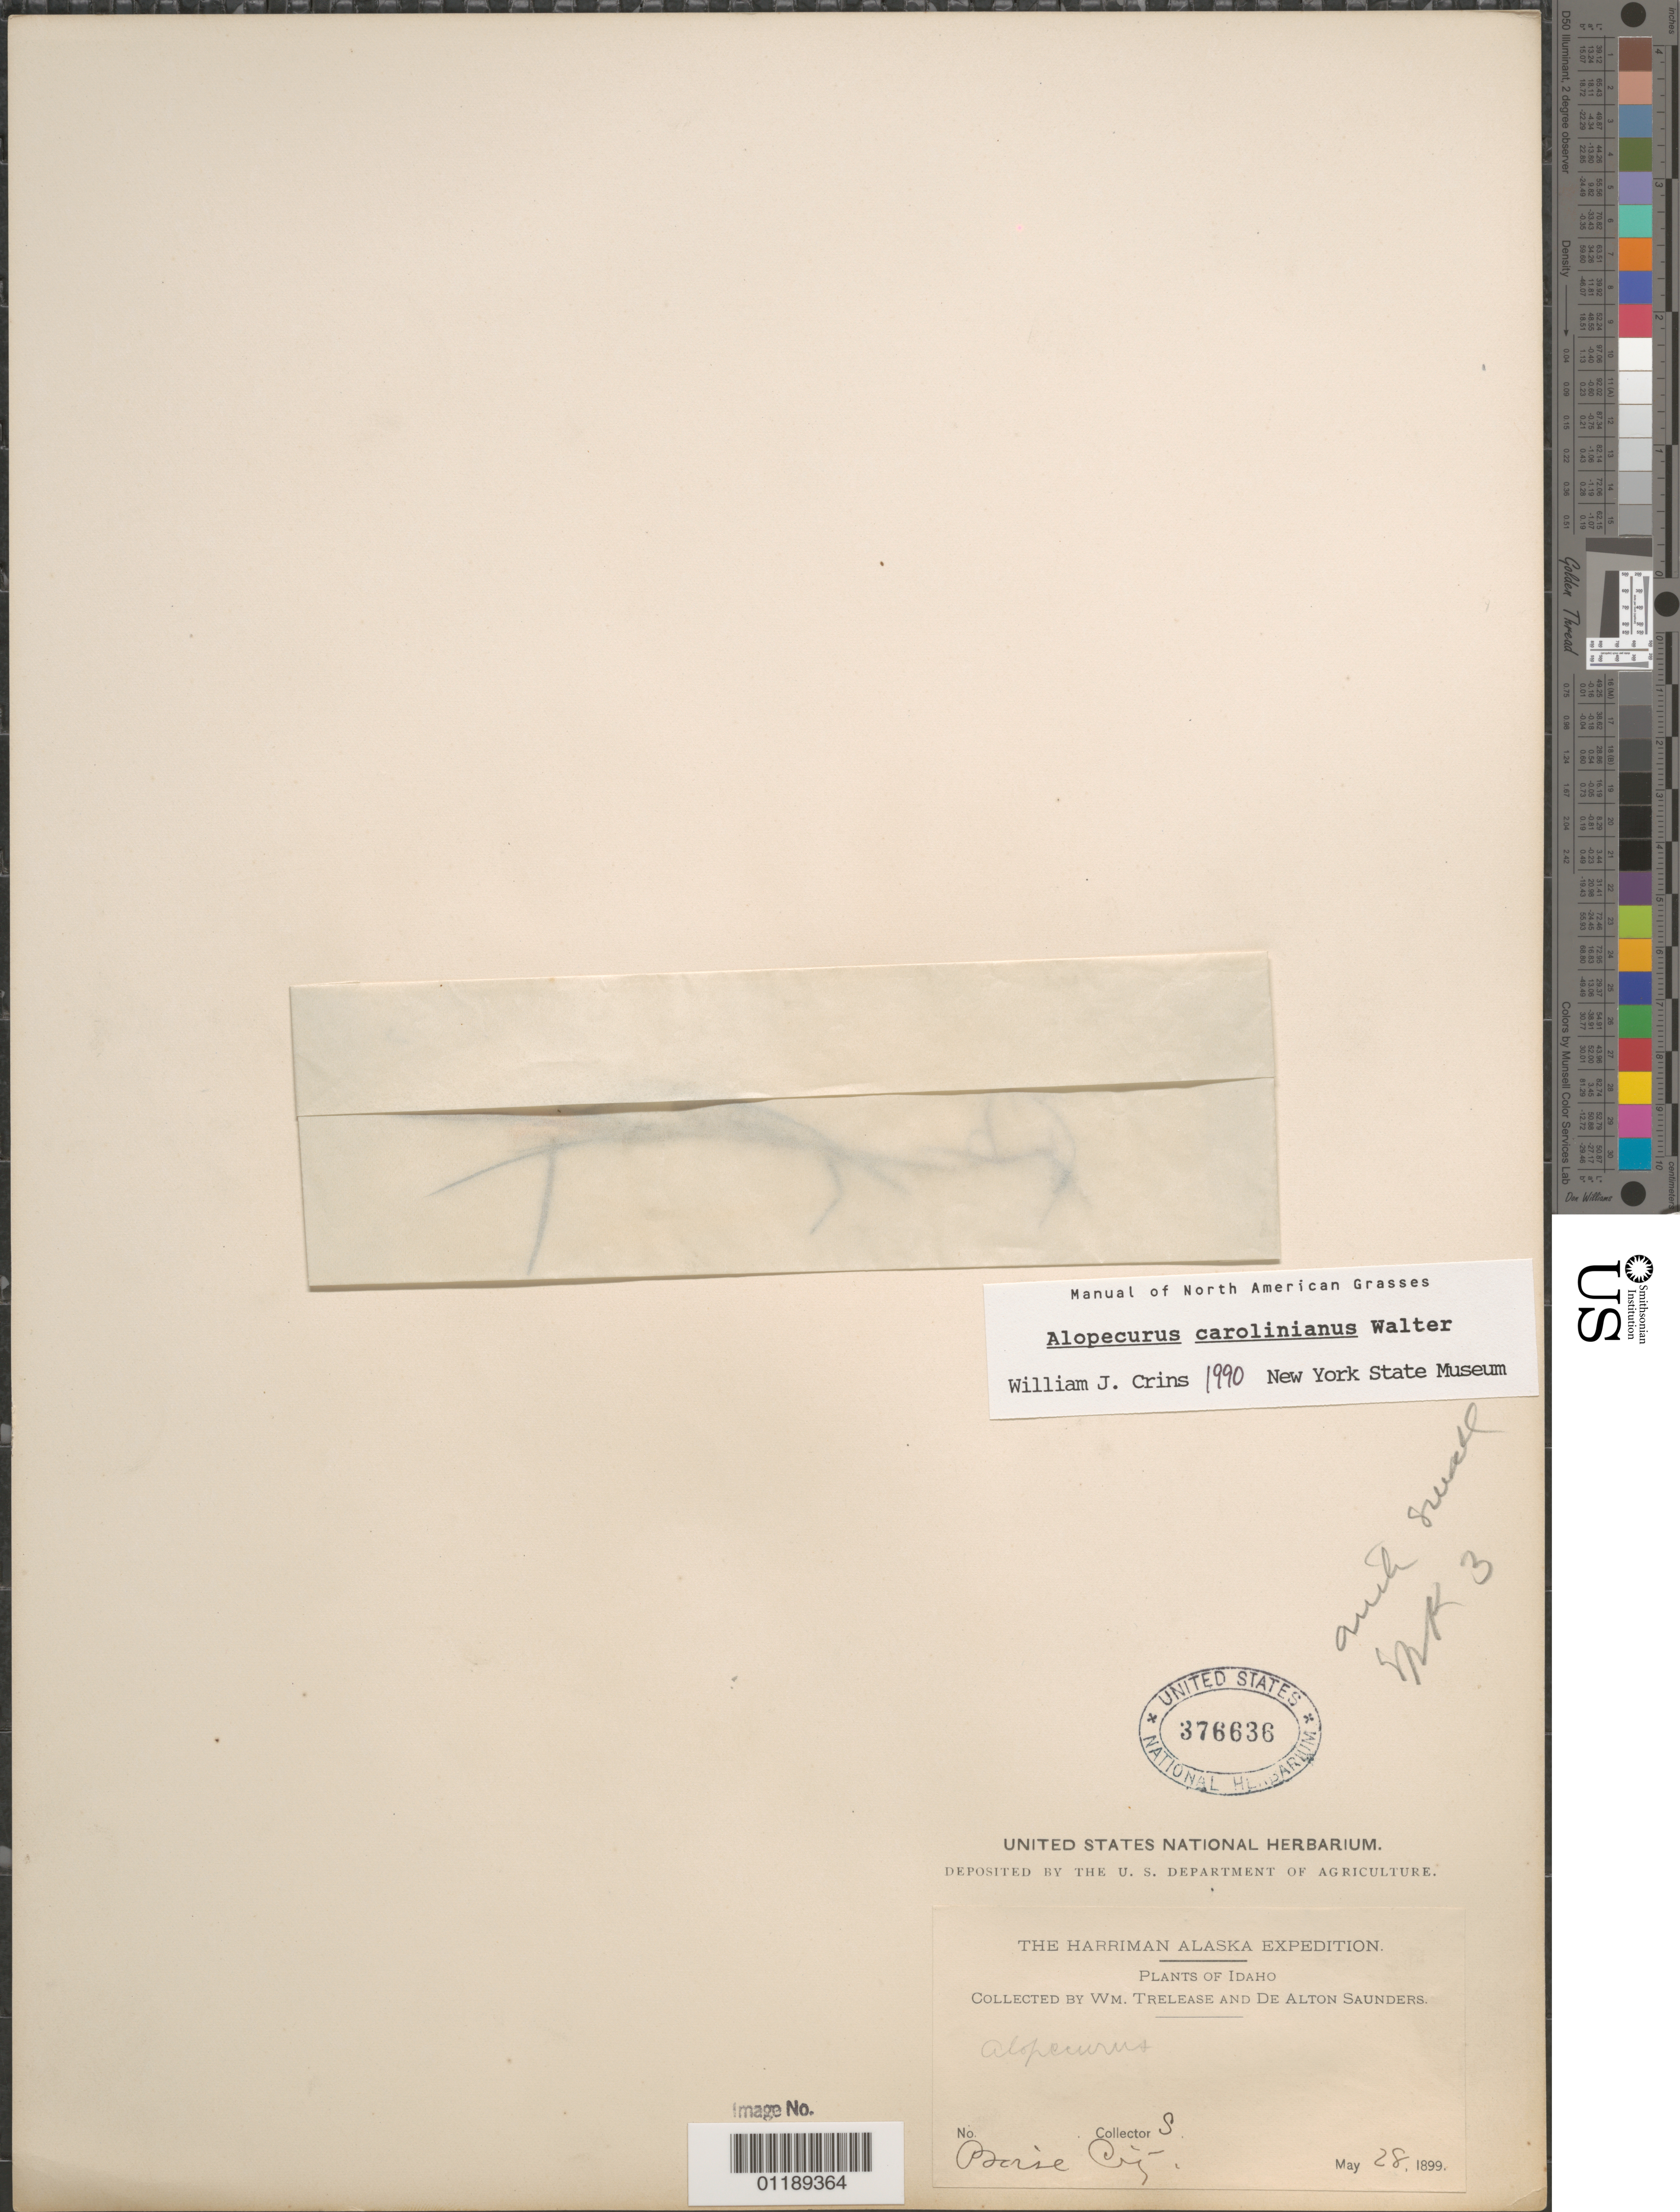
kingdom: Plantae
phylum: Tracheophyta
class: Liliopsida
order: Poales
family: Poaceae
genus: Alopecurus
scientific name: Alopecurus carolinianus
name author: Walter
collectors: W. Trelease & D. A. Saunders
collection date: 1899-05-28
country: United States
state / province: Idaho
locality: Boise City.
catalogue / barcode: US 376636